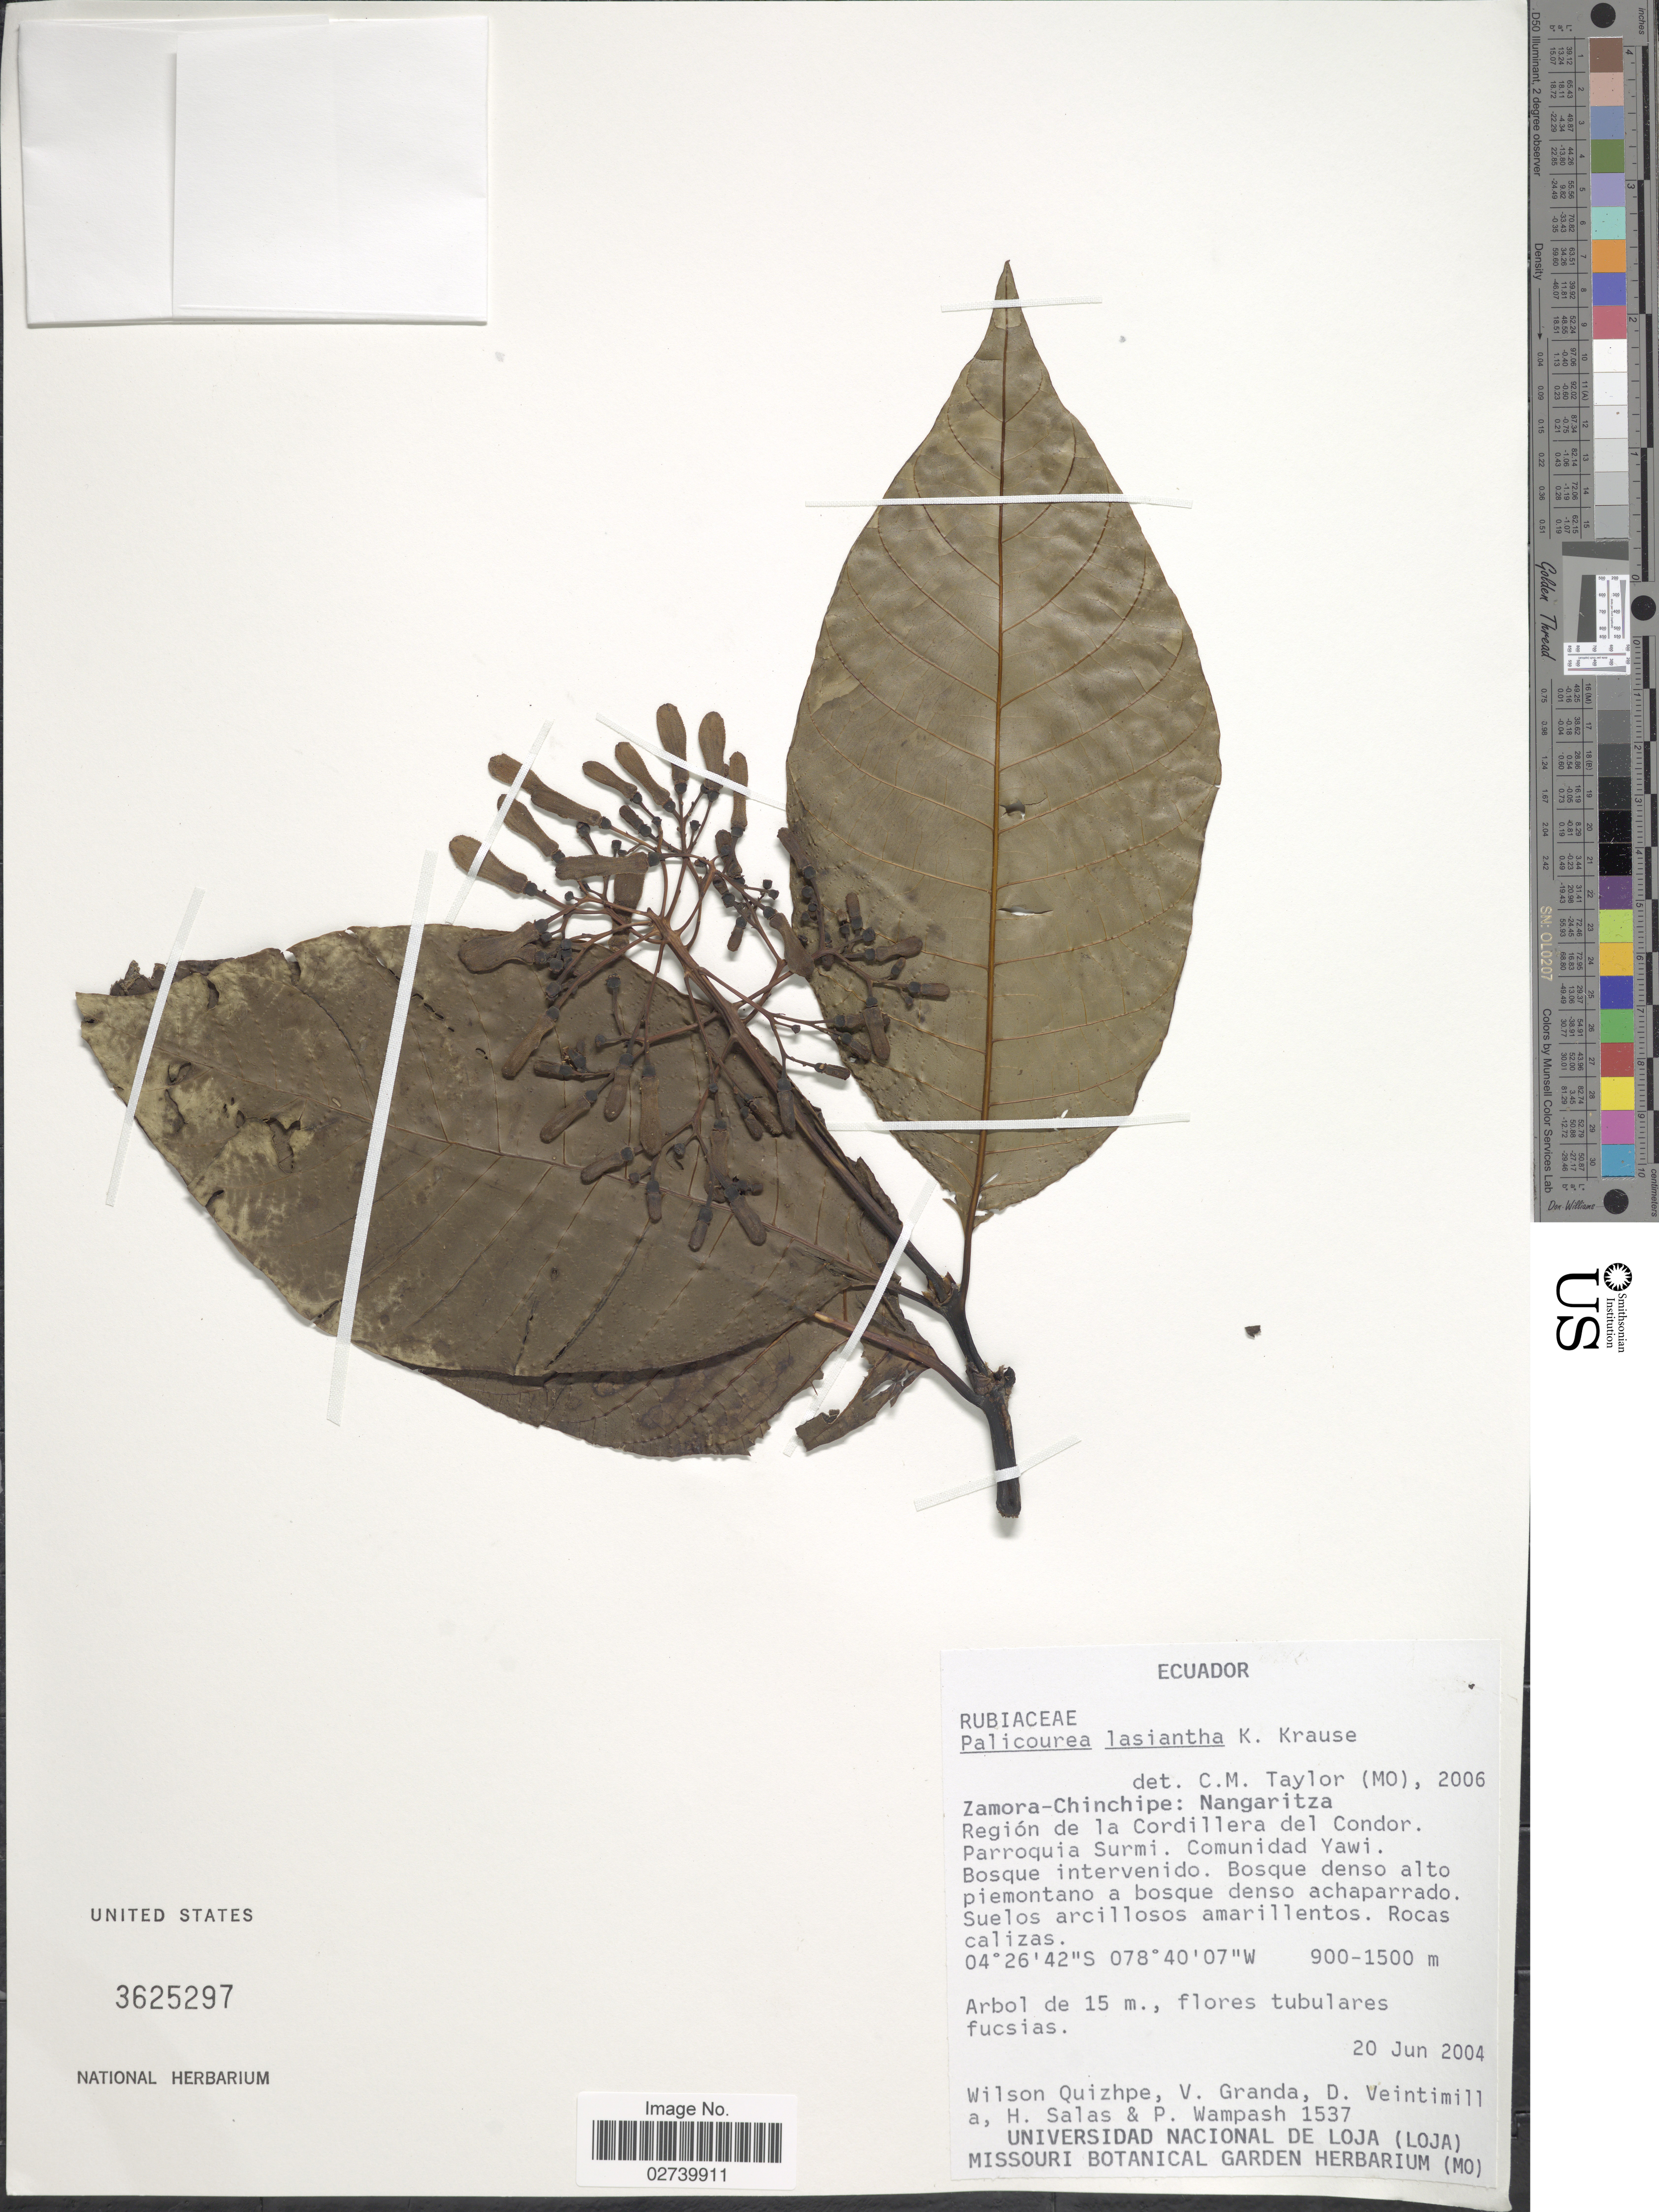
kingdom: Plantae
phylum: Tracheophyta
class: Magnoliopsida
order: Gentianales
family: Rubiaceae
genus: Palicourea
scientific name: Palicourea lasiantha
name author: Krause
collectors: W. Quizhpe, V. Granda, D. Veintimilla, H. Salas & P. Wampash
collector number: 1537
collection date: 2004-06-20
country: Ecuador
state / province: Zamora-Chinchipe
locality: Región de la Cordillera del Condor. Parroquia Surmi. Comunidad Yawi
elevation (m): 900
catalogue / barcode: US 3625297